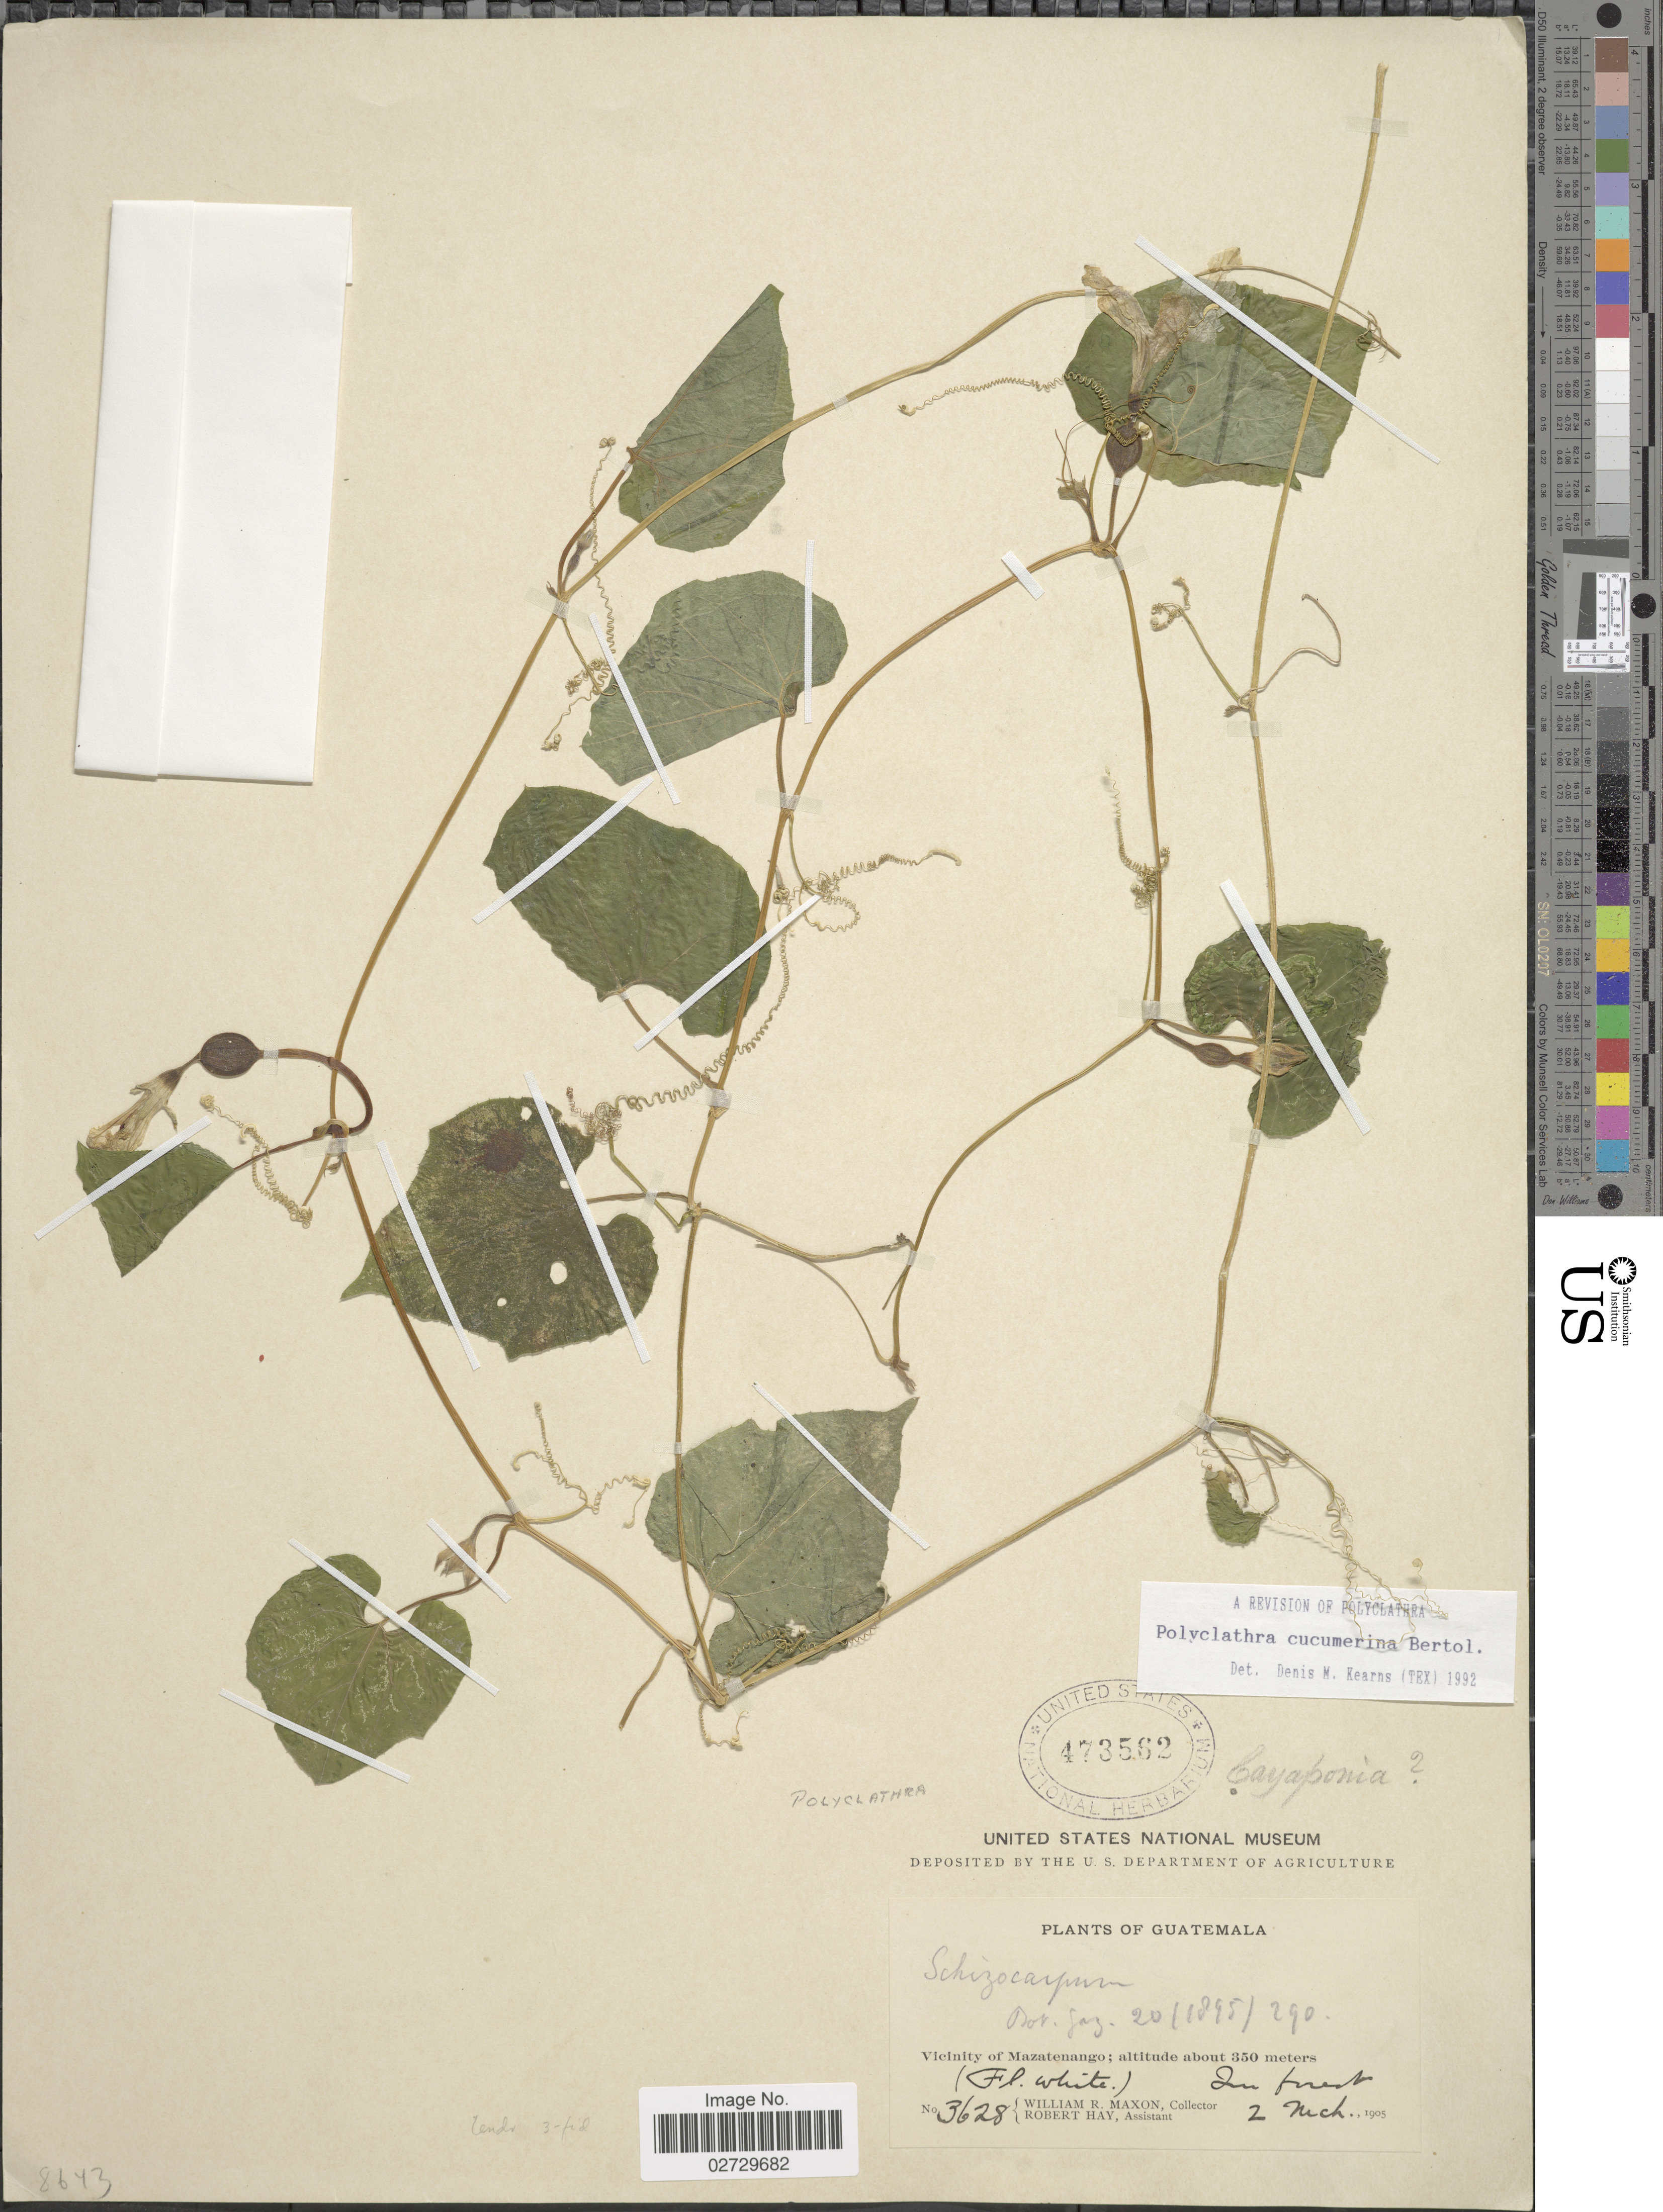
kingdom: Plantae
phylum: Tracheophyta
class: Magnoliopsida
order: Cucurbitales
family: Cucurbitaceae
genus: Polyclathra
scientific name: Polyclathra cucumerina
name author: Bertol.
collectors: W. R. Maxon & R. H. Hay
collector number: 3628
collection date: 1905-03-02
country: Guatemala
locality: Vicinity of Mazatenango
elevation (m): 350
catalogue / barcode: US 473562